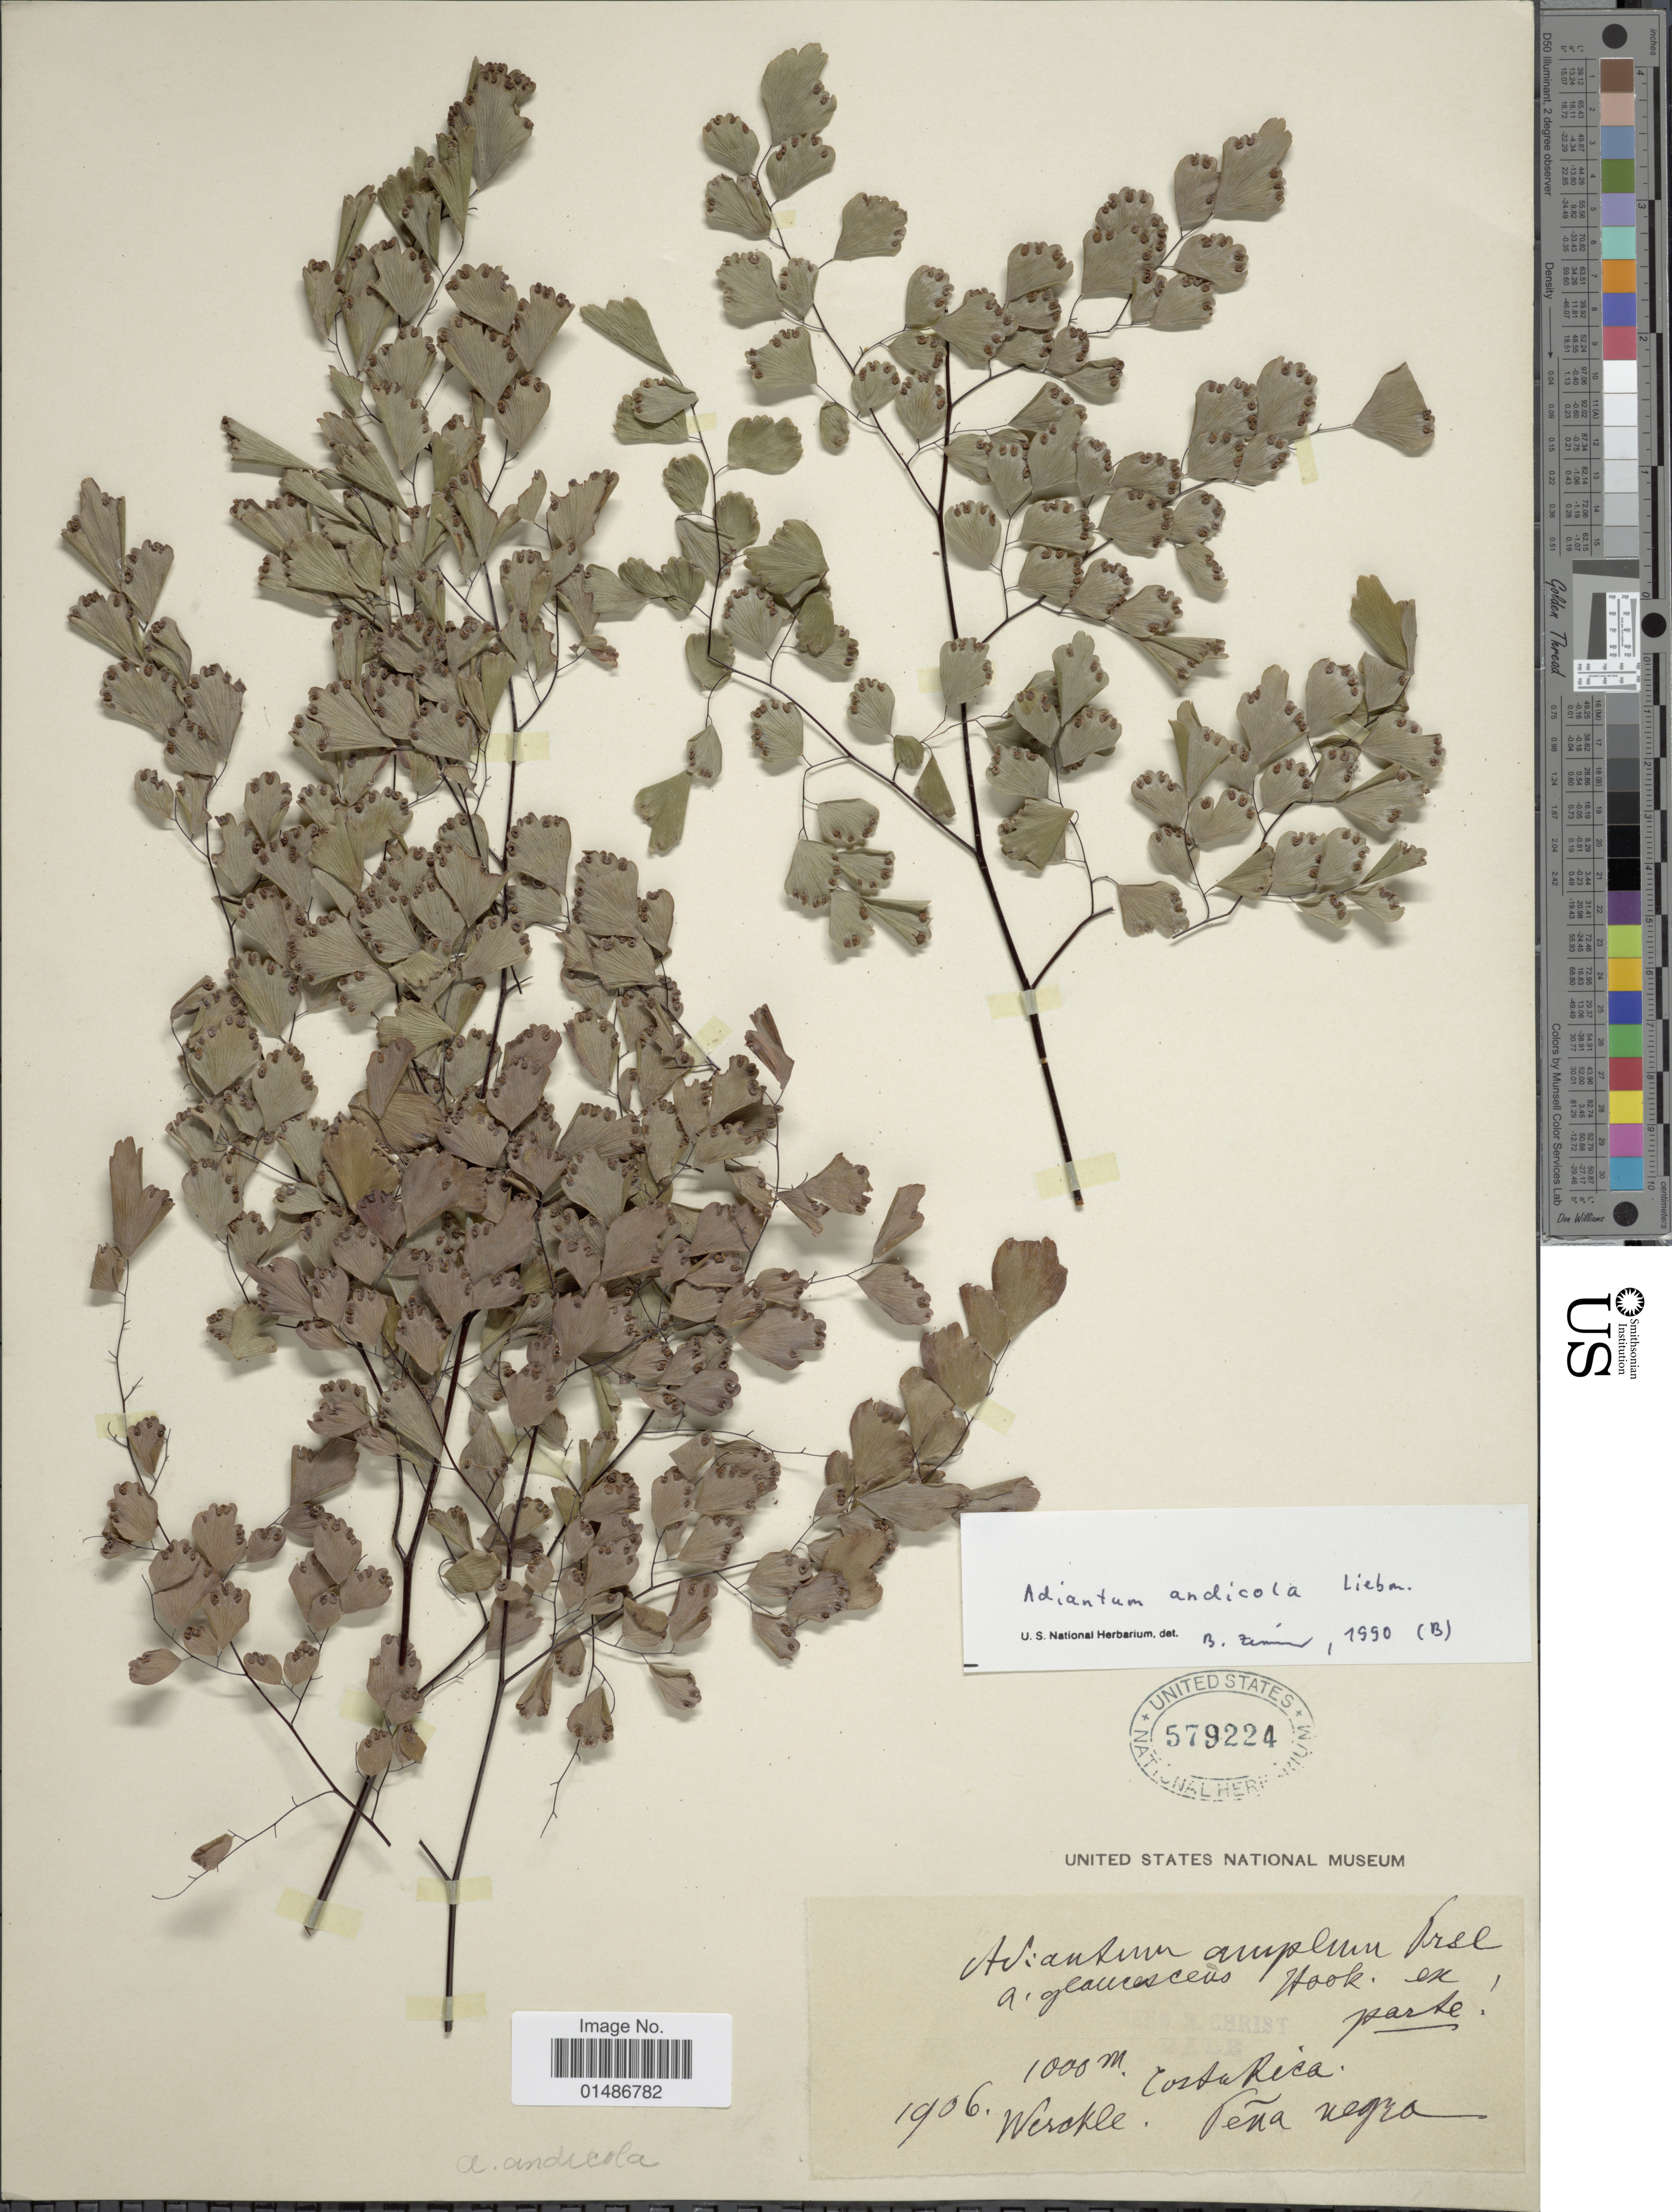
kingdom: Plantae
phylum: Tracheophyta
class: Polypodiopsida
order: Polypodiales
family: Pteridaceae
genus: Adiantum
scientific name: Adiantum andicola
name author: Liebm.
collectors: Werckle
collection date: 1906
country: Costa Rica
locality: Peña Negro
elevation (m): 1000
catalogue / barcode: US 579224